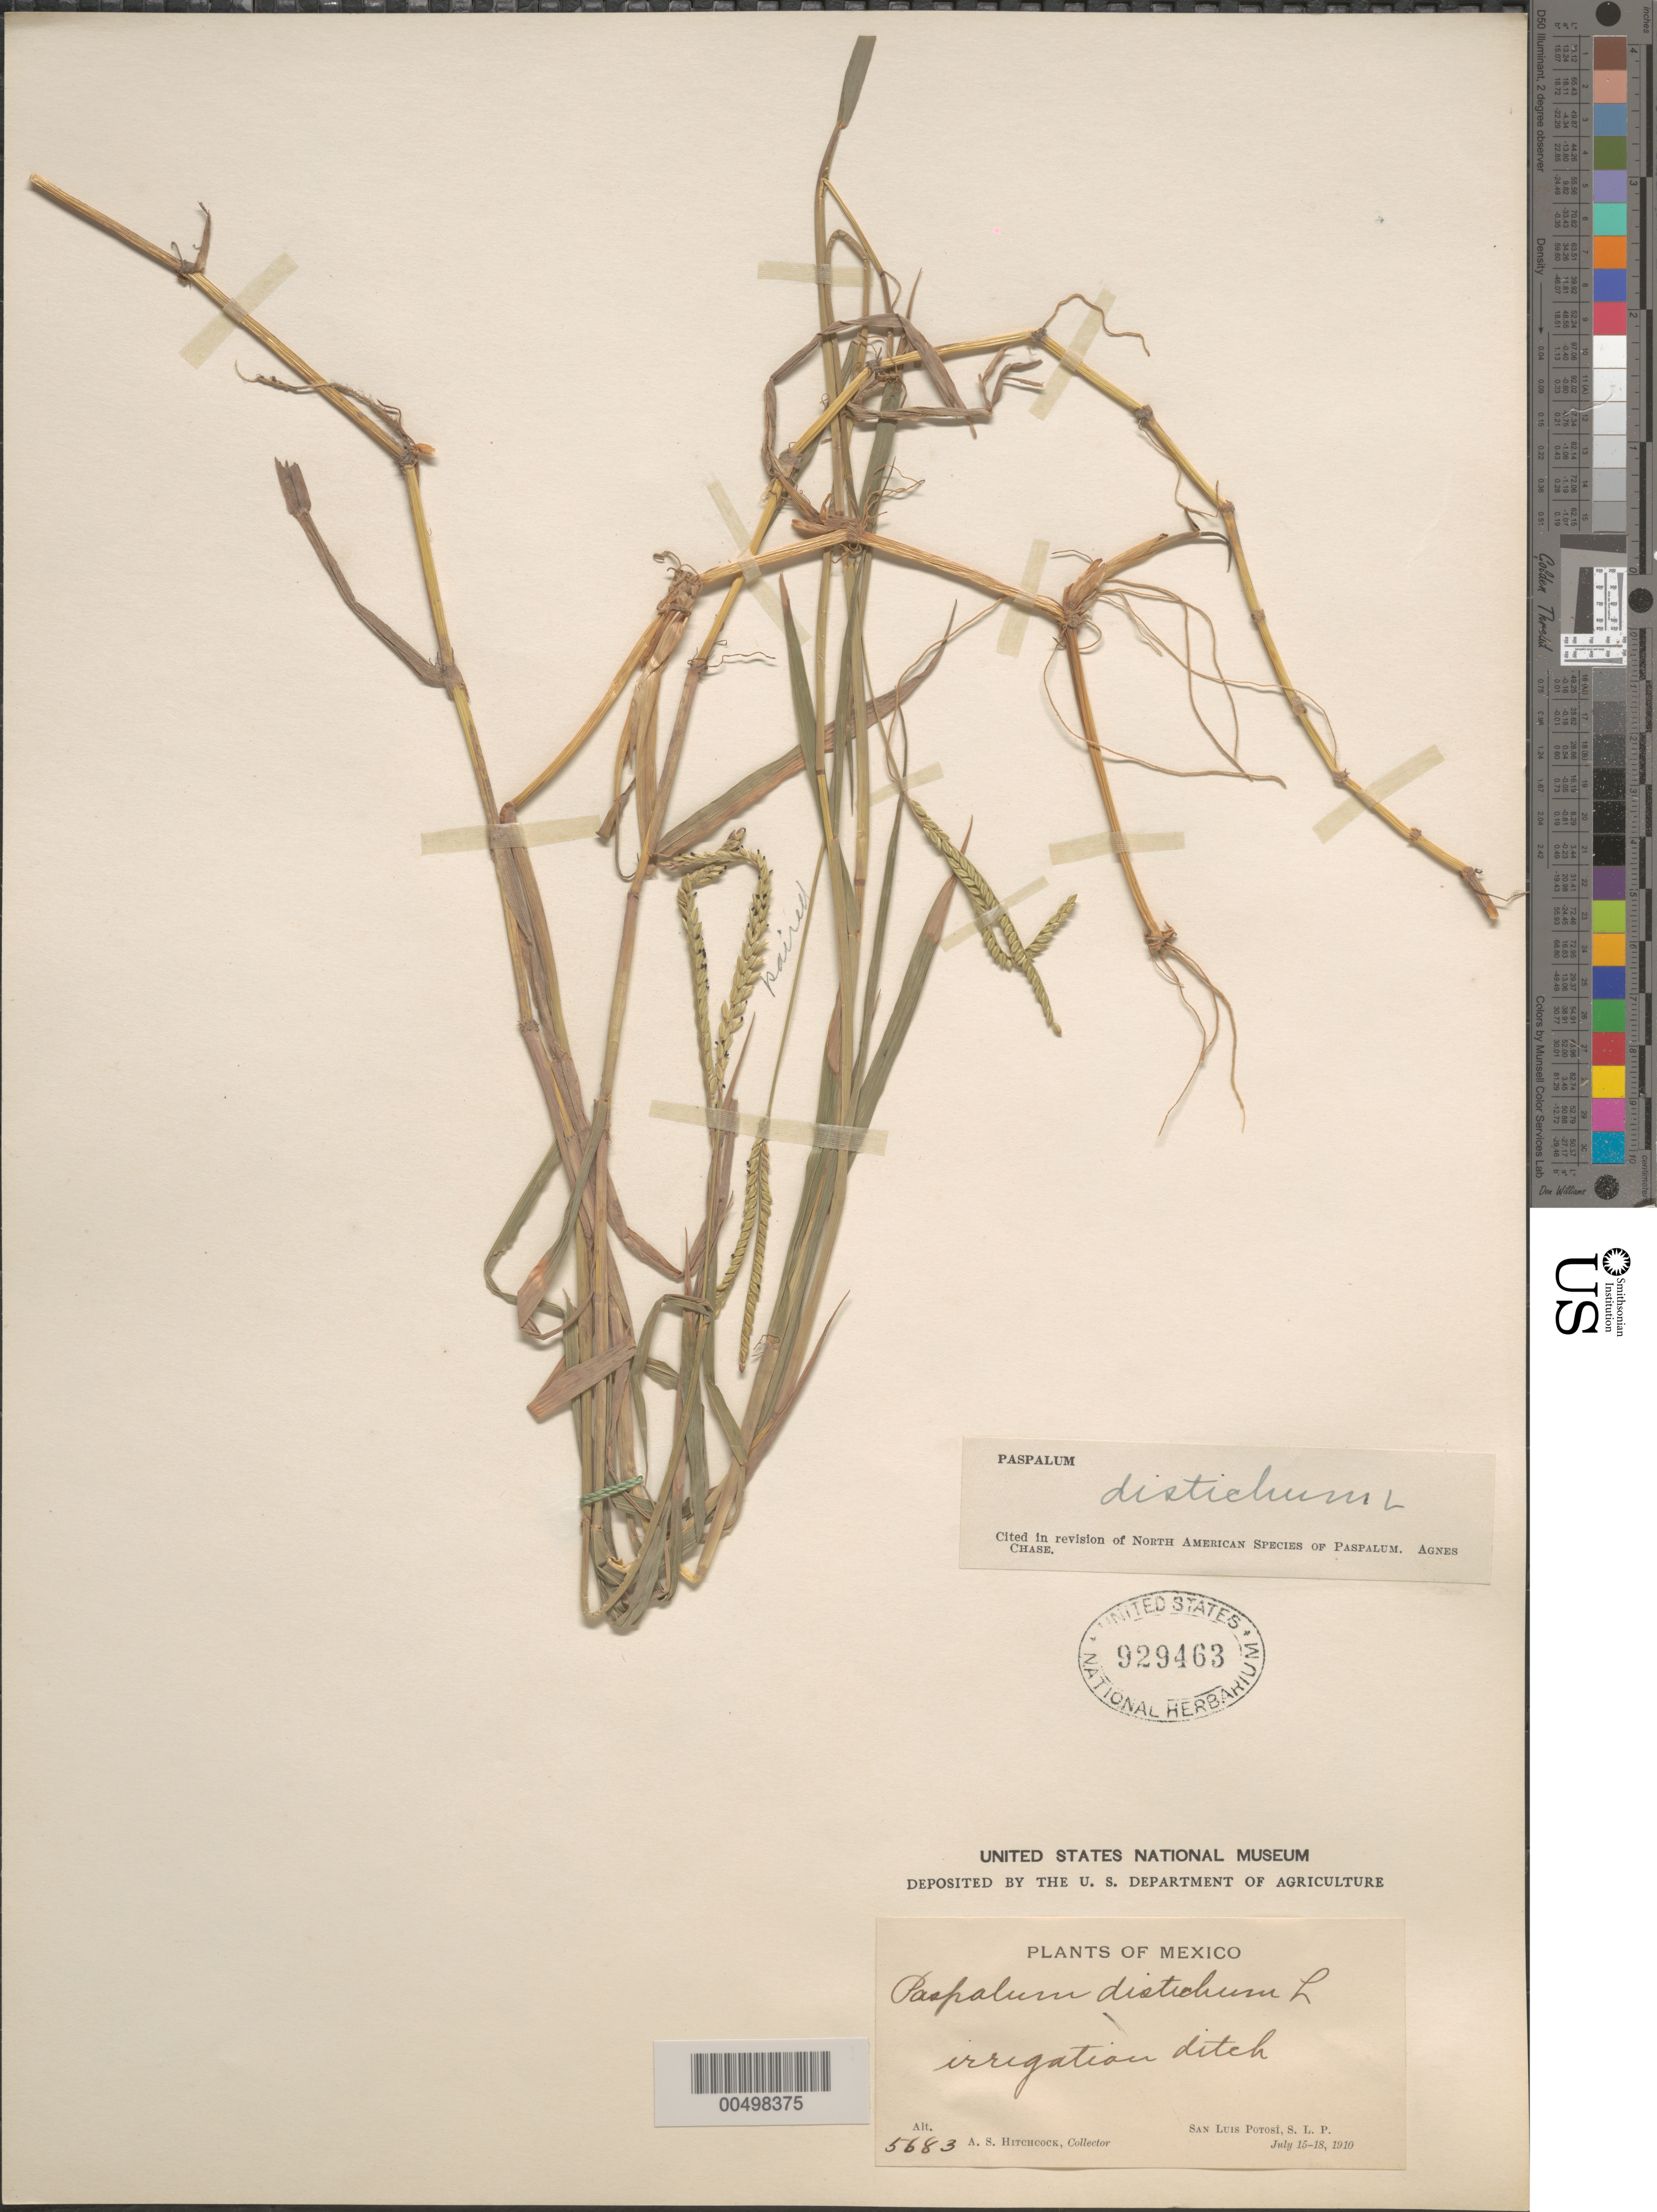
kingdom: Plantae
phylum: Tracheophyta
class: Liliopsida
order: Poales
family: Poaceae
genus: Paspalum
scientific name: Paspalum paspaloides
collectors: A. S. Hitchcock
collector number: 5683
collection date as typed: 15 Jul 1910 to 18 Jul 1910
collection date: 1910-07-15/1910-07-18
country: Mexico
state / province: San Luis Potosi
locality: San Luis Potos¡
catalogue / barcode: US 929463